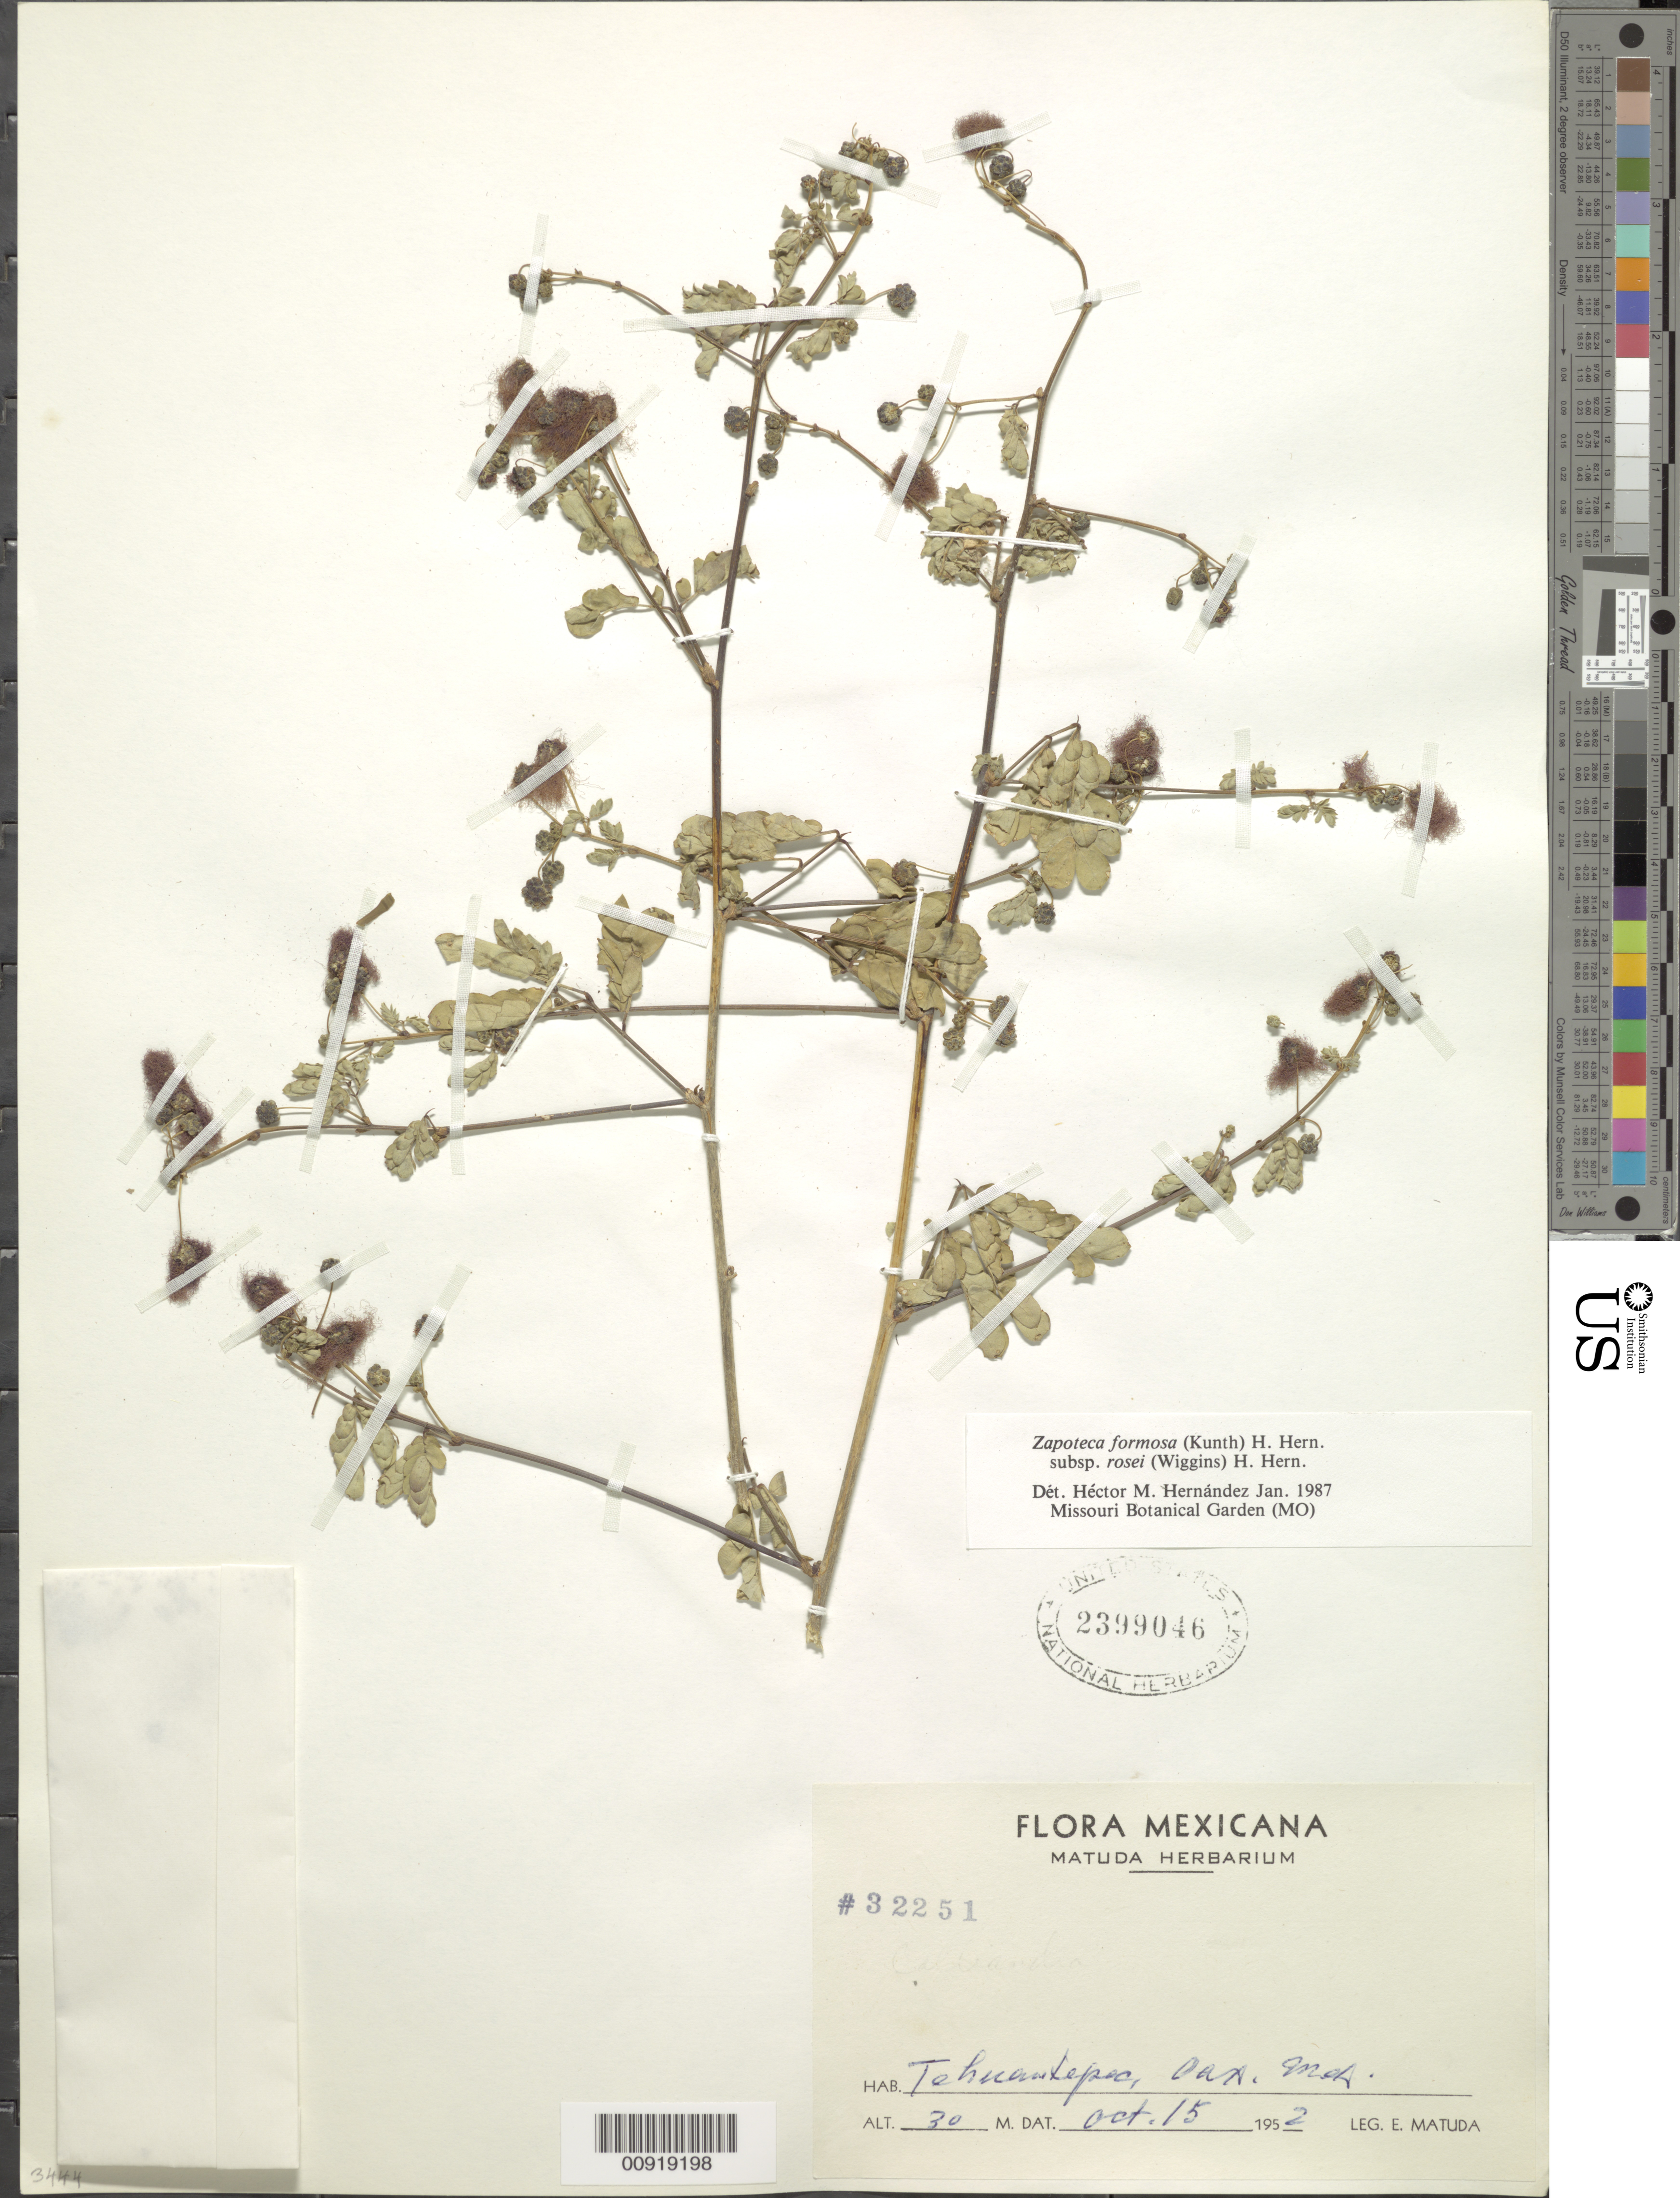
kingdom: Plantae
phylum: Tracheophyta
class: Magnoliopsida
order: Fabales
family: Fabaceae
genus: Zapoteca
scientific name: Zapoteca formosa subsp. rosei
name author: (Wiggins) H.M. Hern.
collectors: E. Matuda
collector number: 32251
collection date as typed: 15 Oct 1952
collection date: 1952-10-15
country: Mexico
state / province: Oaxaca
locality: Tehuantepec, Oaxaca.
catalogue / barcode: US 2399046